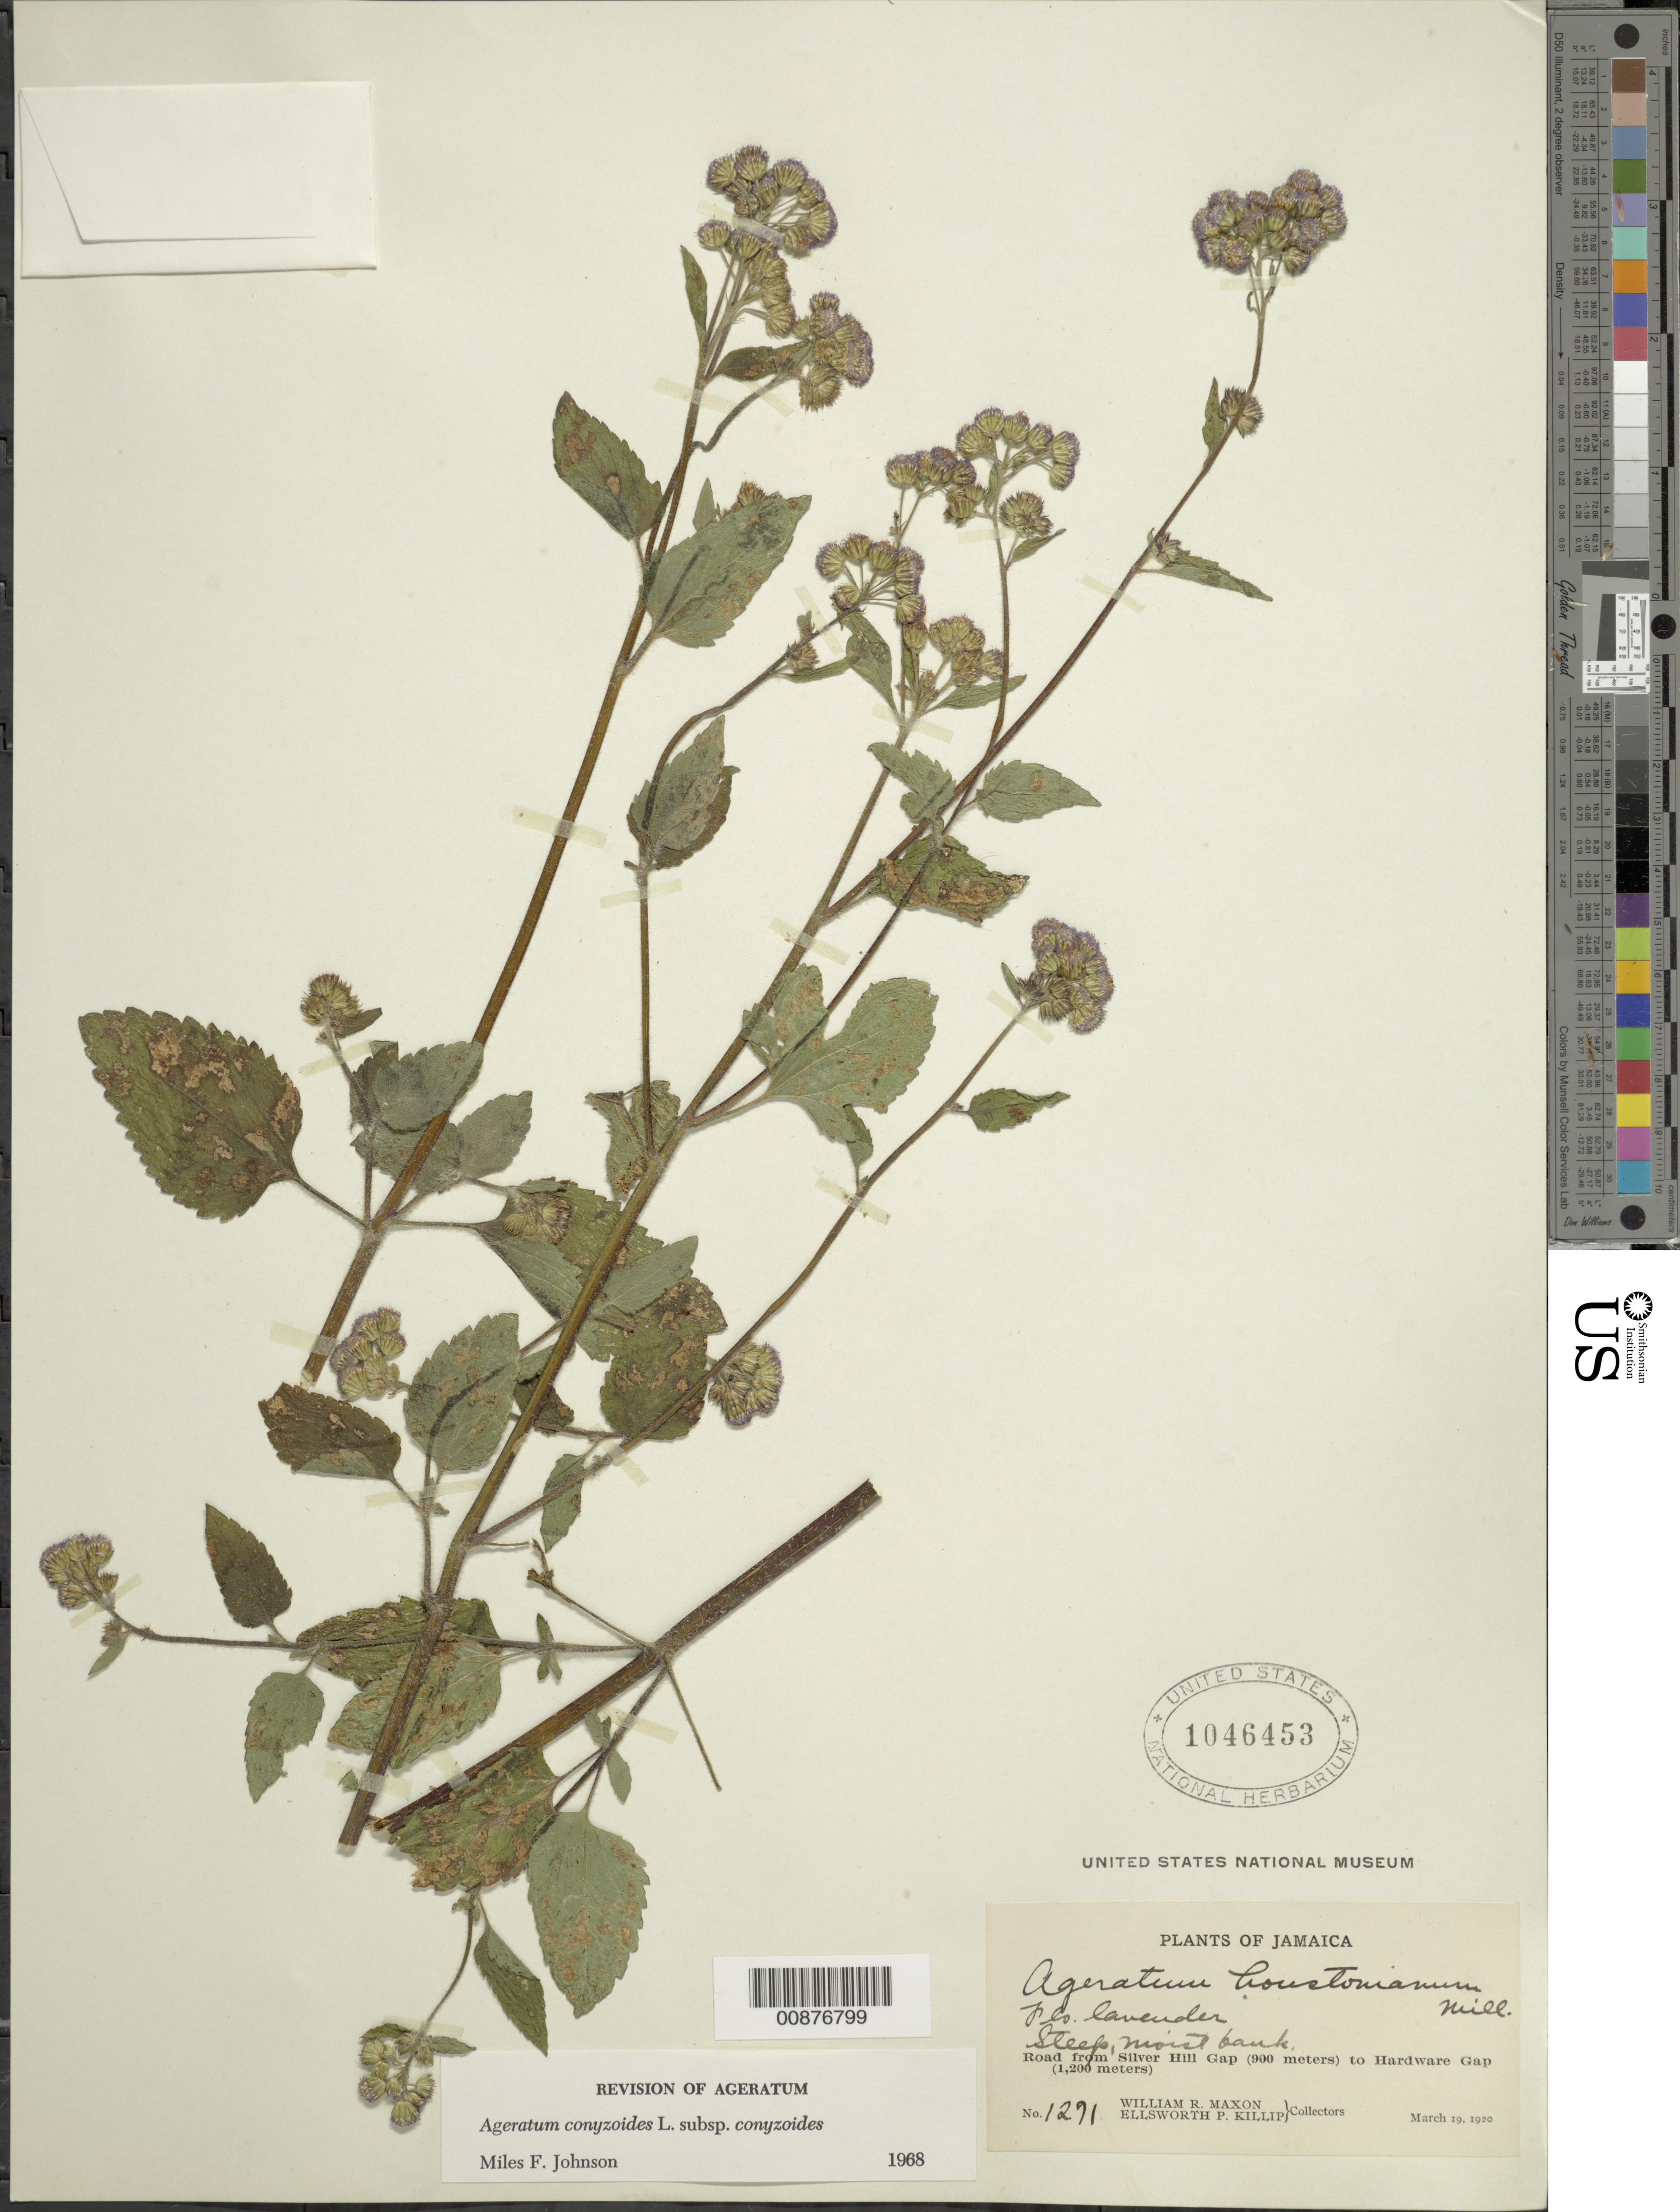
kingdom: Plantae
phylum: Tracheophyta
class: Magnoliopsida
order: Asterales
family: Asteraceae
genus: Ageratum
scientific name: Ageratum conyzoides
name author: L.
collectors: W. R. Maxon & E. P. Killip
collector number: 1291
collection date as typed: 19 Mar 1920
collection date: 1920-03-19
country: Jamaica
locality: Road from Silver Hill Gap to Hardware Gap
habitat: Steep moist bank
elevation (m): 900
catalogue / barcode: US 1046453